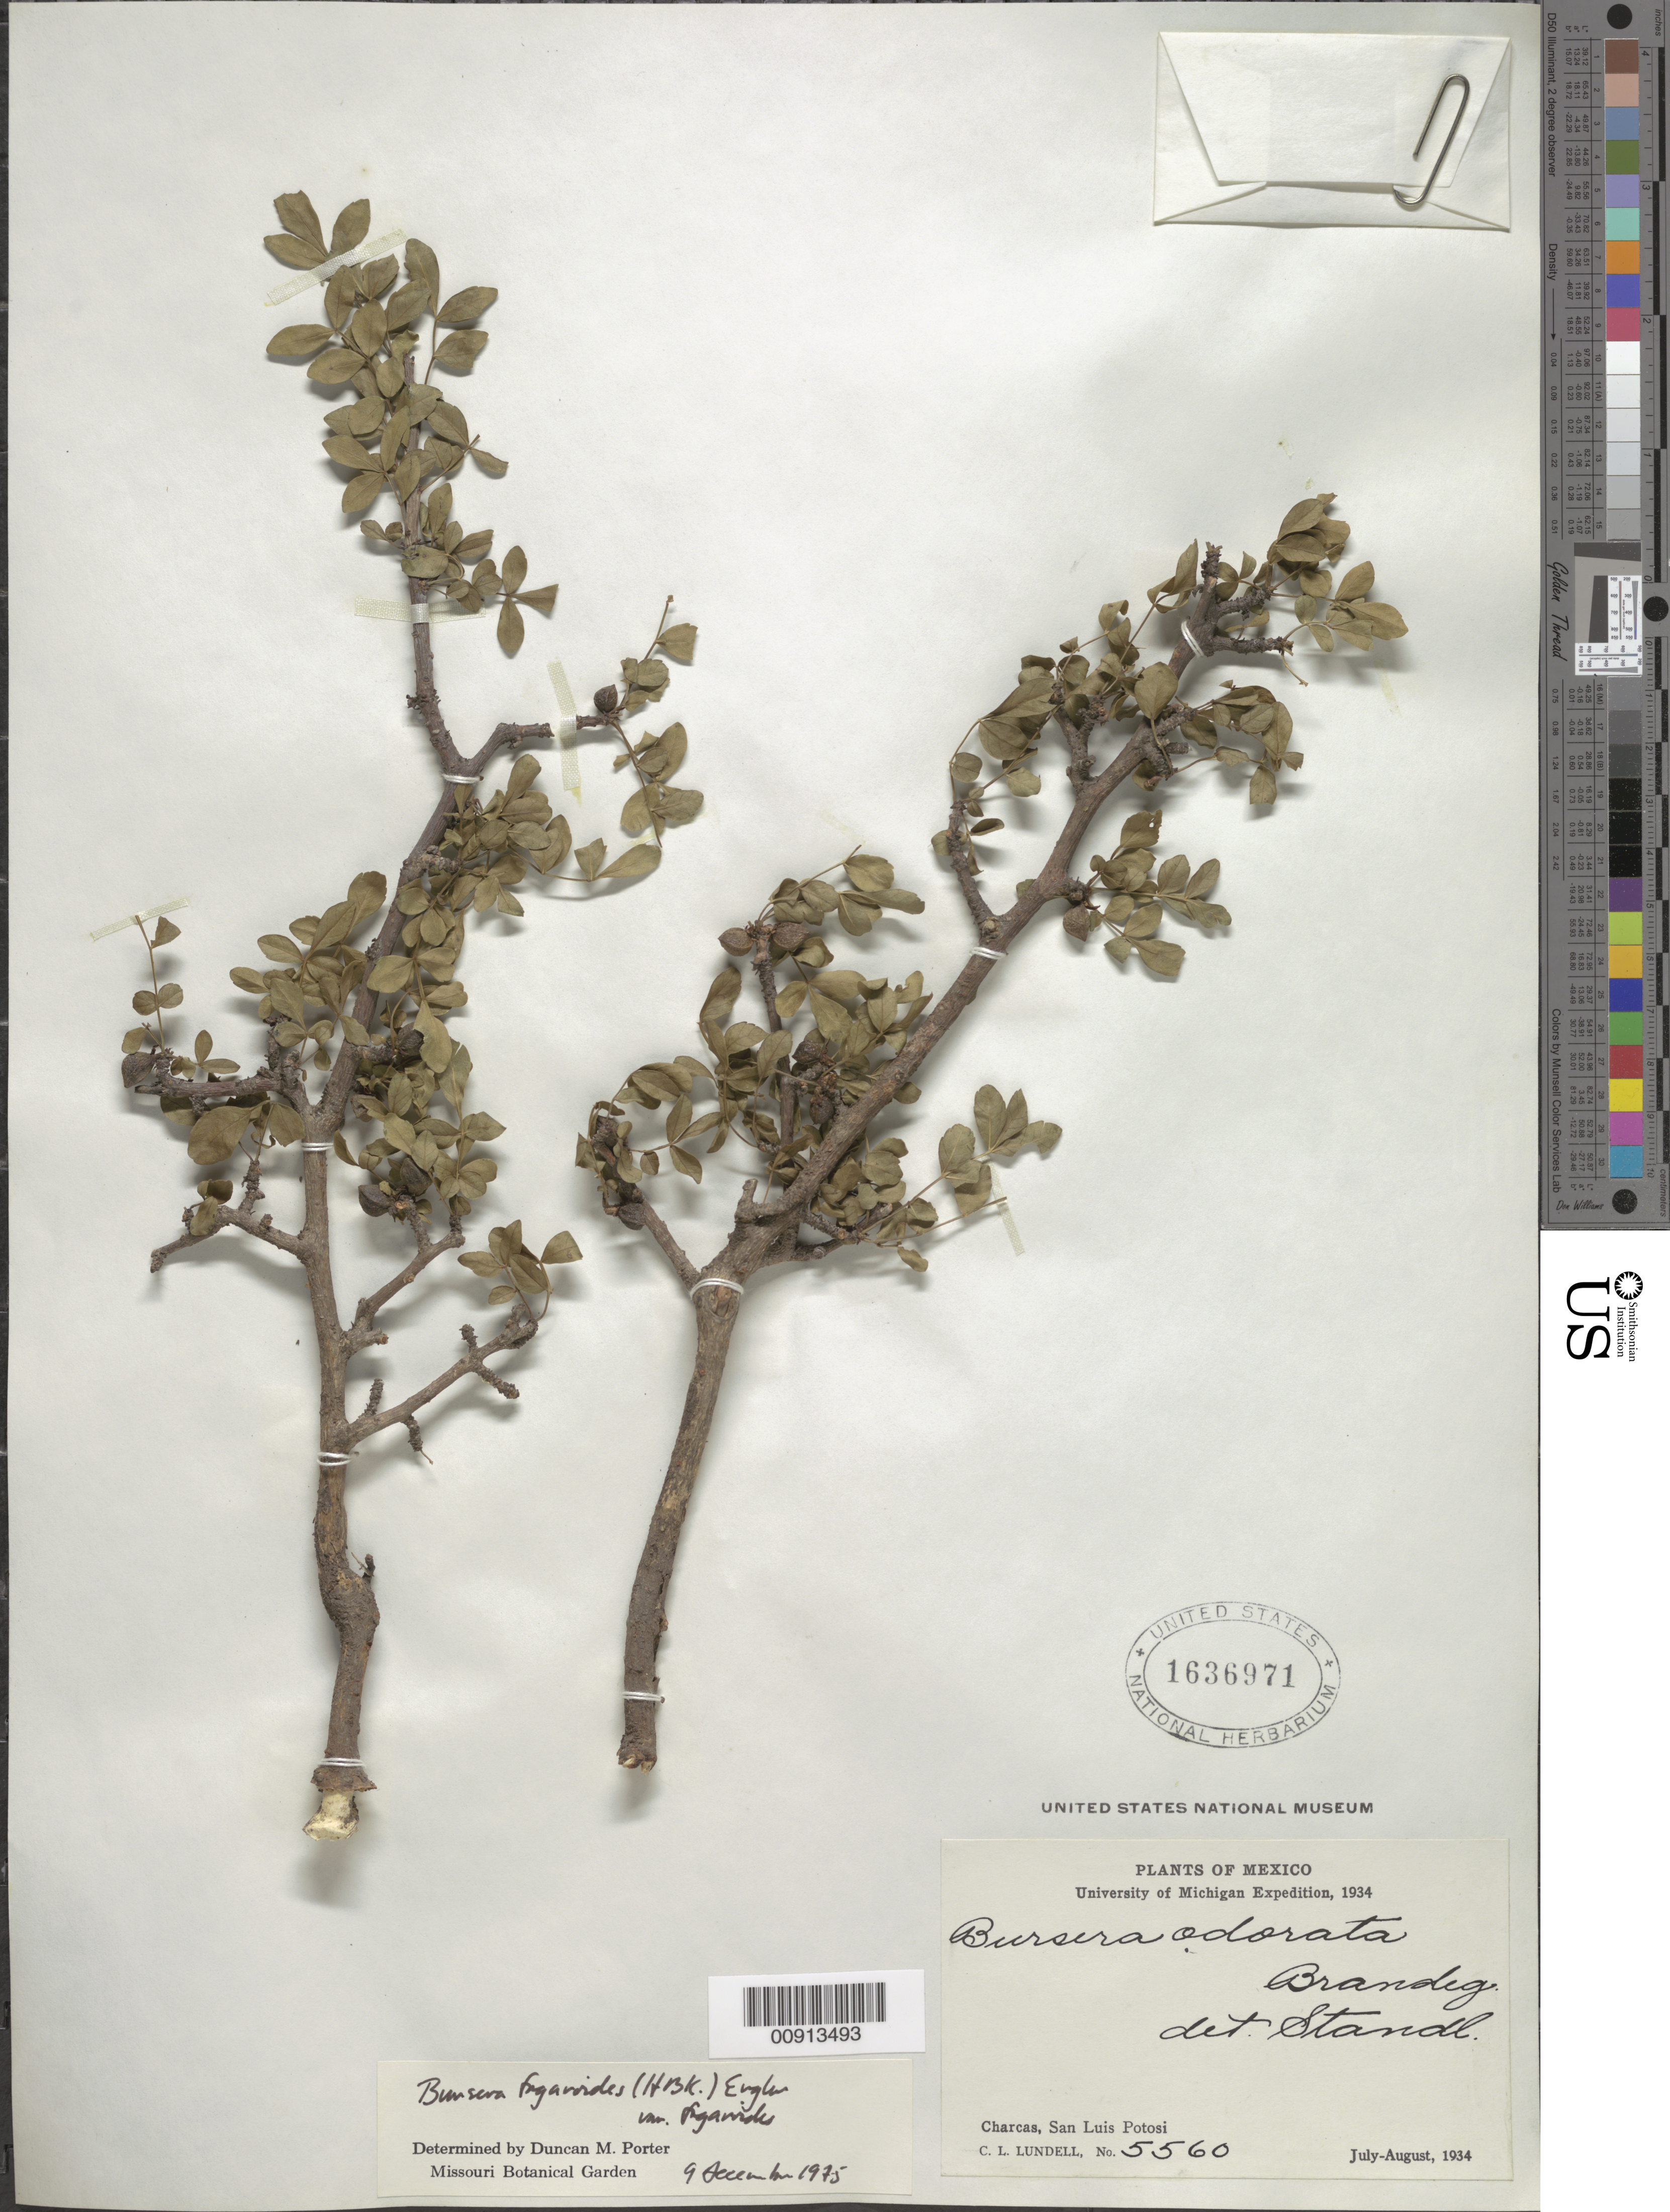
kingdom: Plantae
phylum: Tracheophyta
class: Magnoliopsida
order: Sapindales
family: Burseraceae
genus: Bursera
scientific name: Bursera fagaroides var. fagaroides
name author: (Kunth) Engl.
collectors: C. L. Lundell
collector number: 5560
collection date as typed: Jul 1934 to -- Aug 1934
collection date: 1934-07/1934-08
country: Mexico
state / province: San Luis Potosí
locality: Charcas, San Luis Potosí.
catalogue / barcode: US 1636971